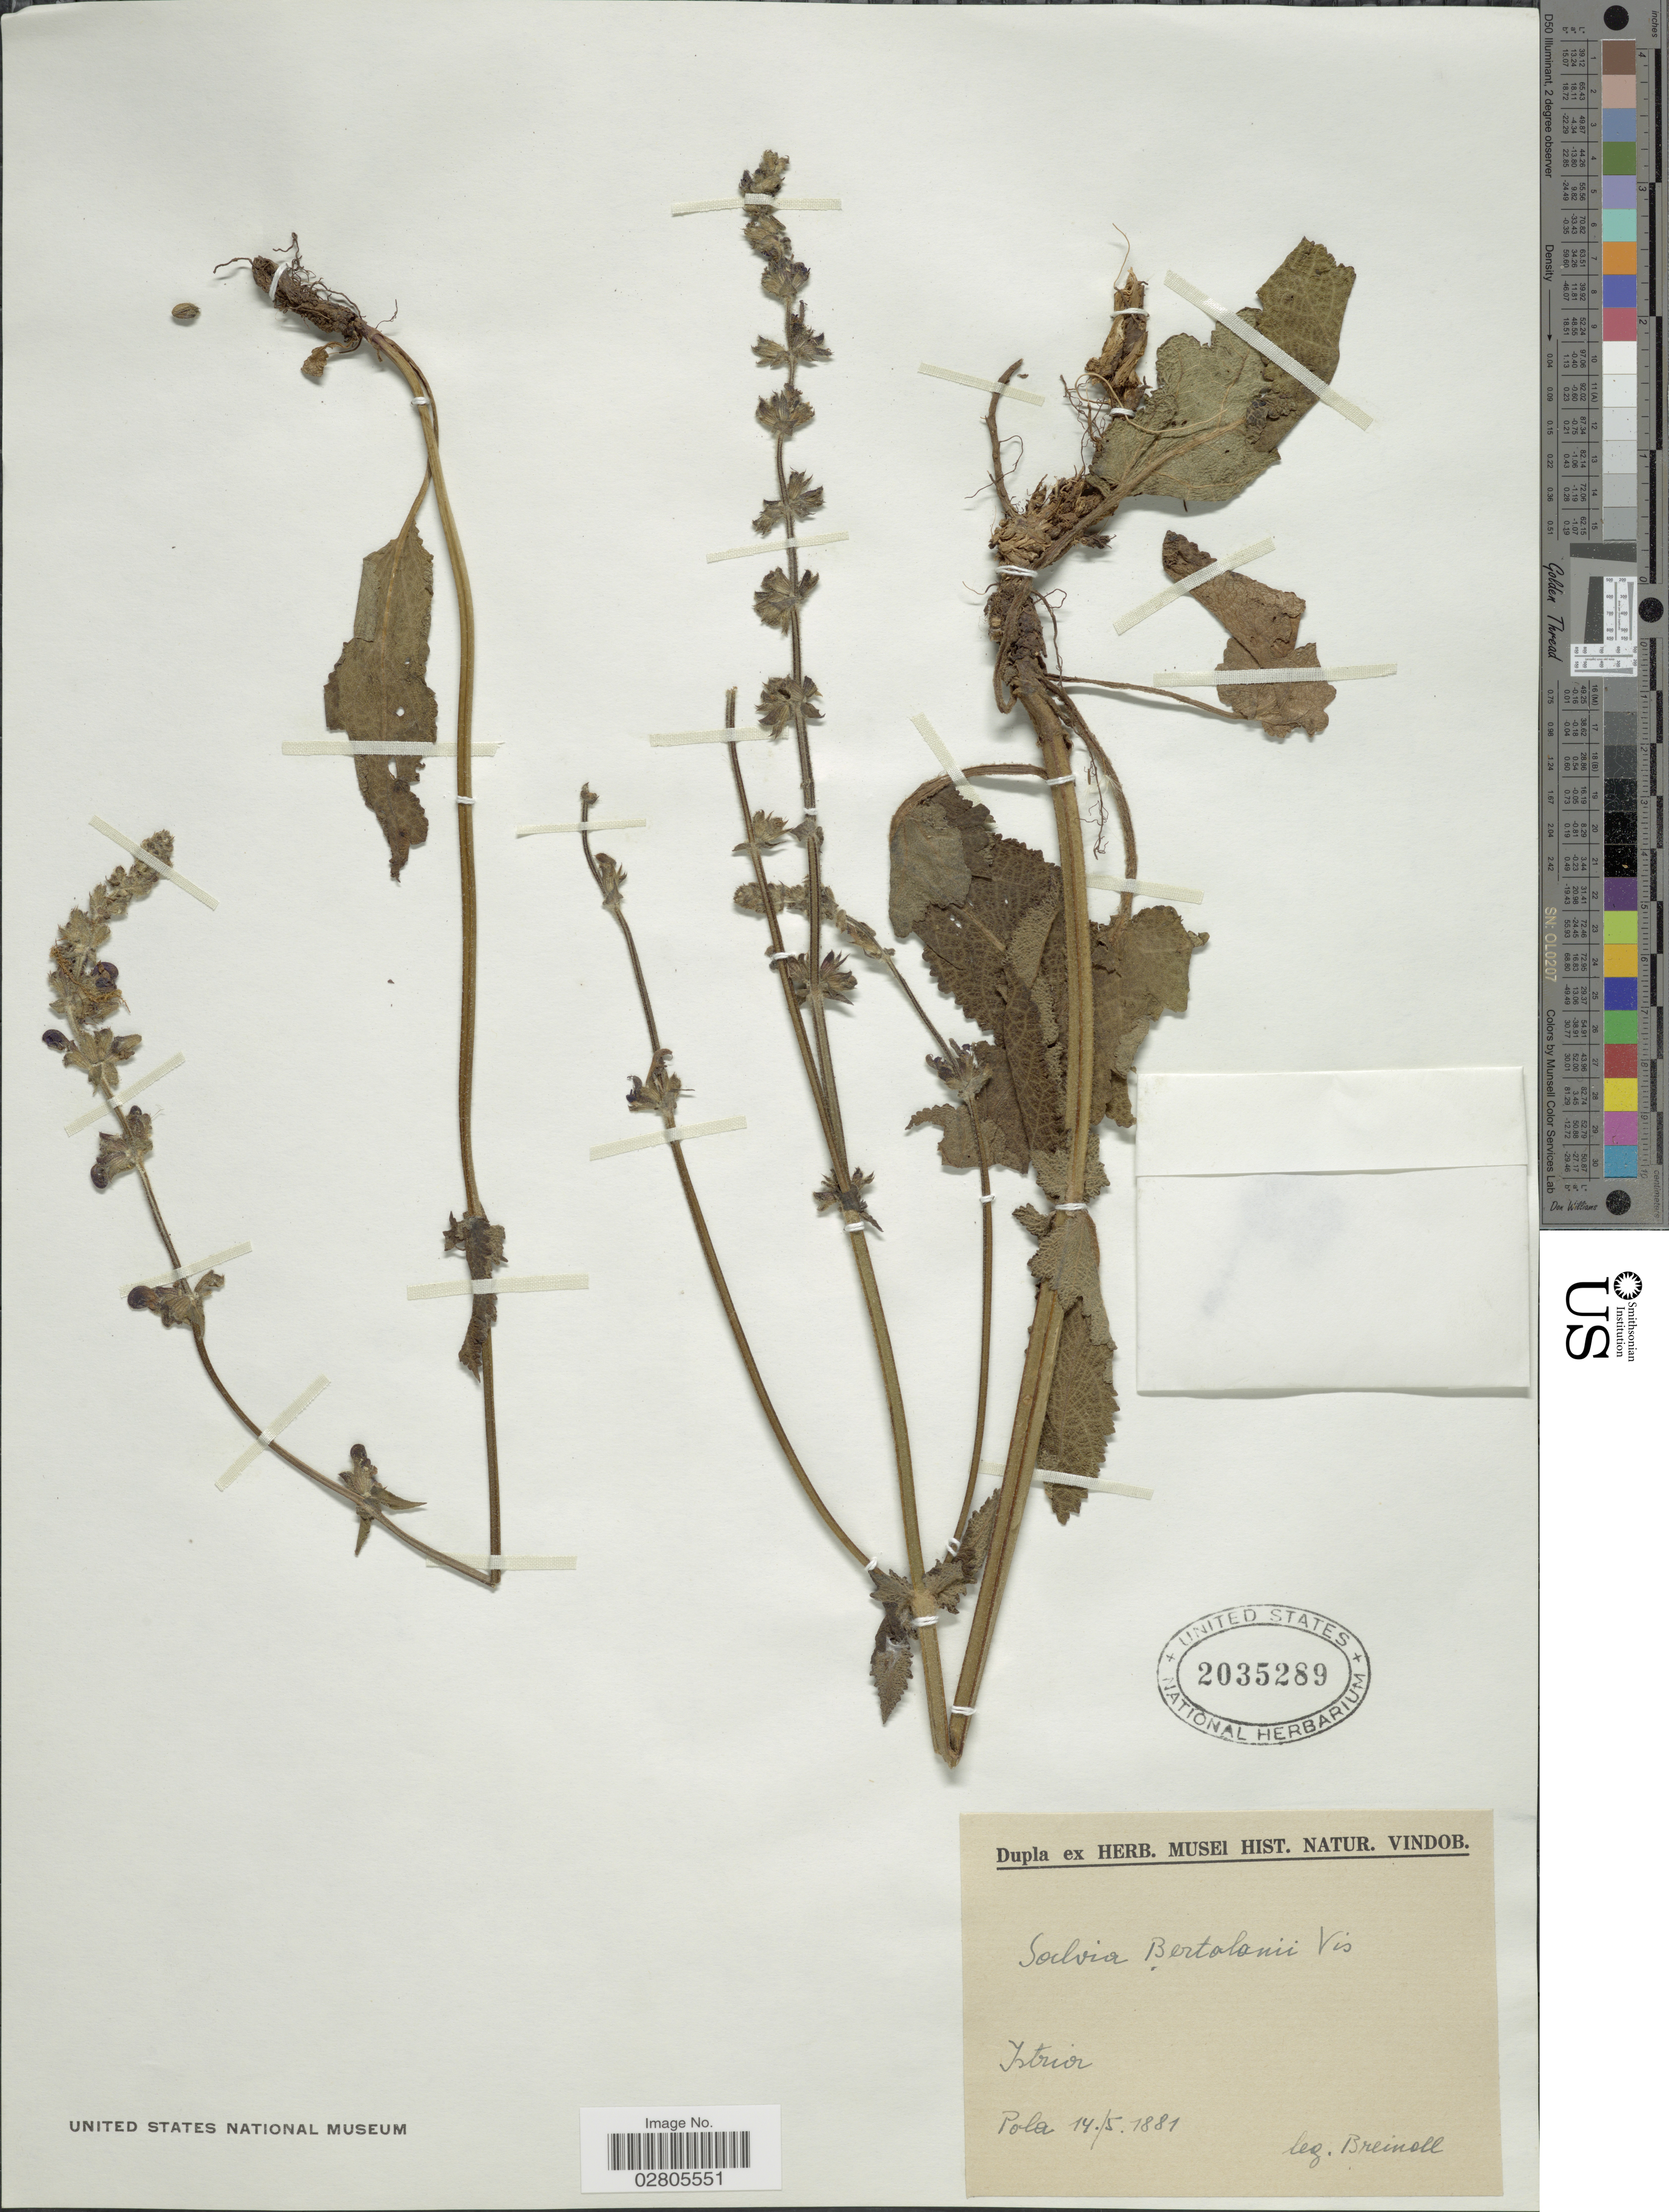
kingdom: Plantae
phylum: Tracheophyta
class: Magnoliopsida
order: Lamiales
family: Lamiaceae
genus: Salvia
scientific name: Salvia bertolonii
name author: Vis.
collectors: A. Breindl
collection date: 1881-05-14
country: Croatia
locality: Pola, Istrior.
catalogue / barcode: US 2035289